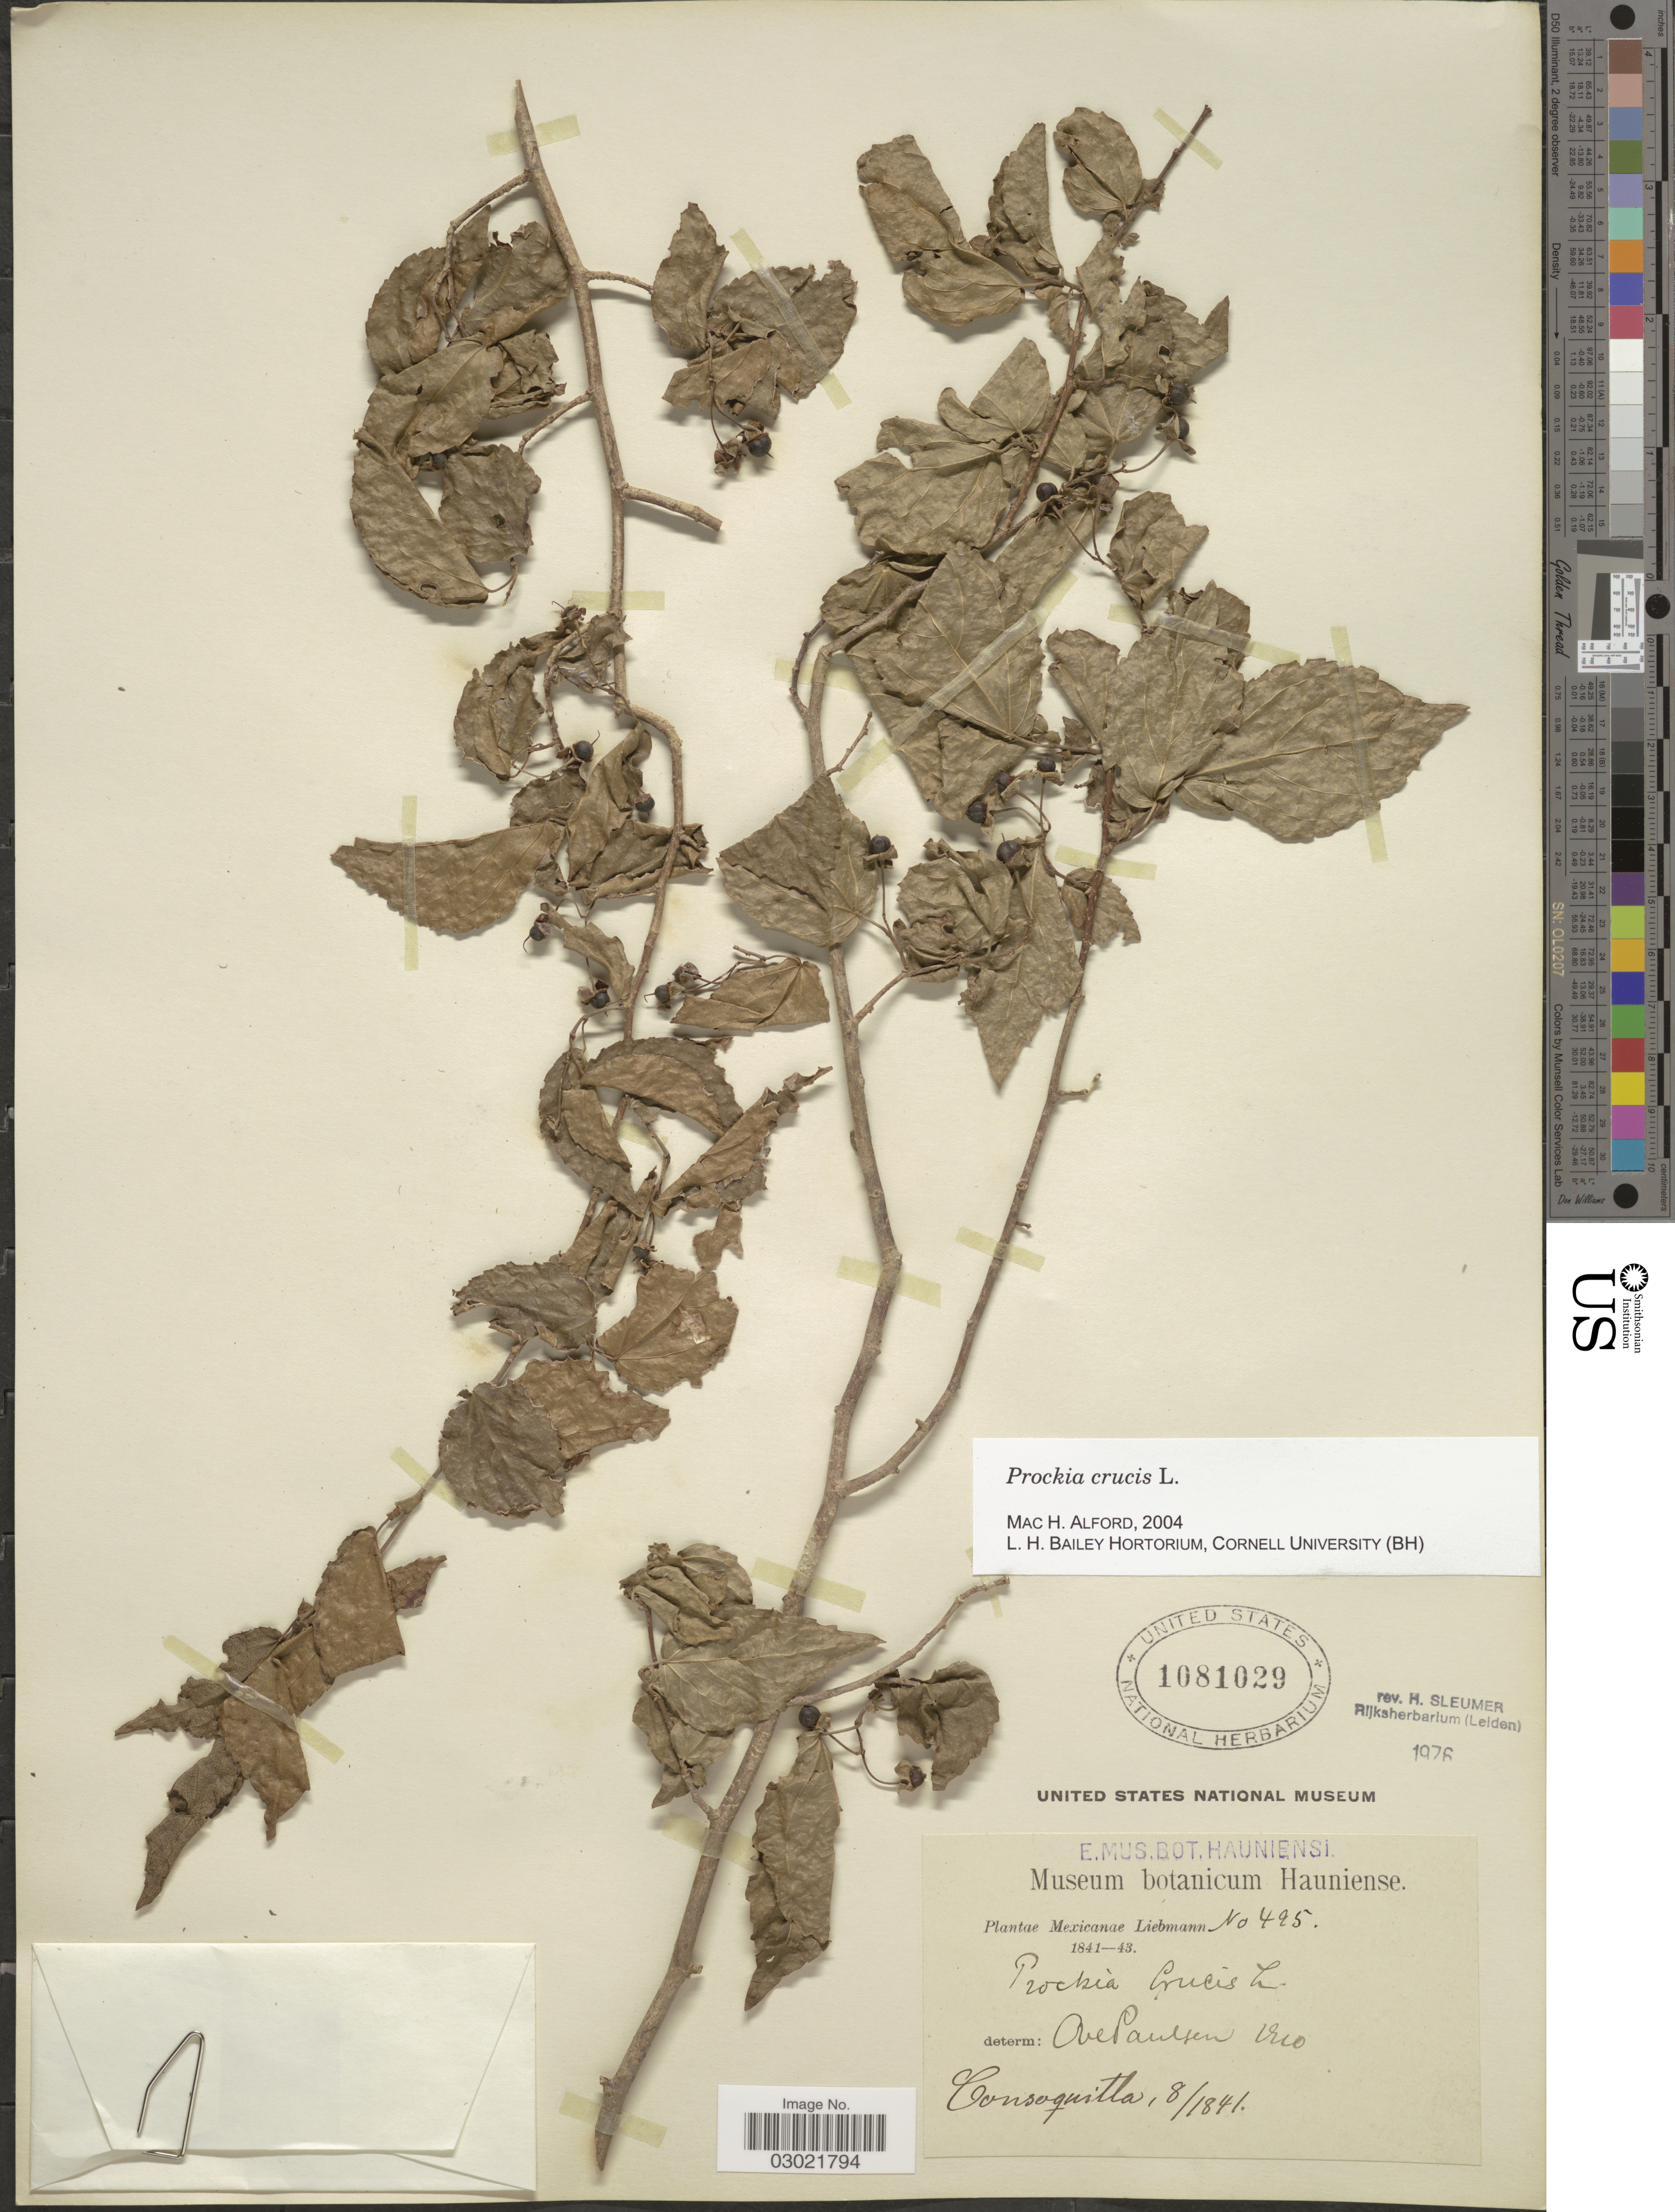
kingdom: Plantae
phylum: Tracheophyta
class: Magnoliopsida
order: Malpighiales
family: Salicaceae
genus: Prockia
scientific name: Prockia crucis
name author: P. Browne ex L.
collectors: Liebmann, --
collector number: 495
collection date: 1841-08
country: Mexico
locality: Consoquitla.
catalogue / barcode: US 1081029